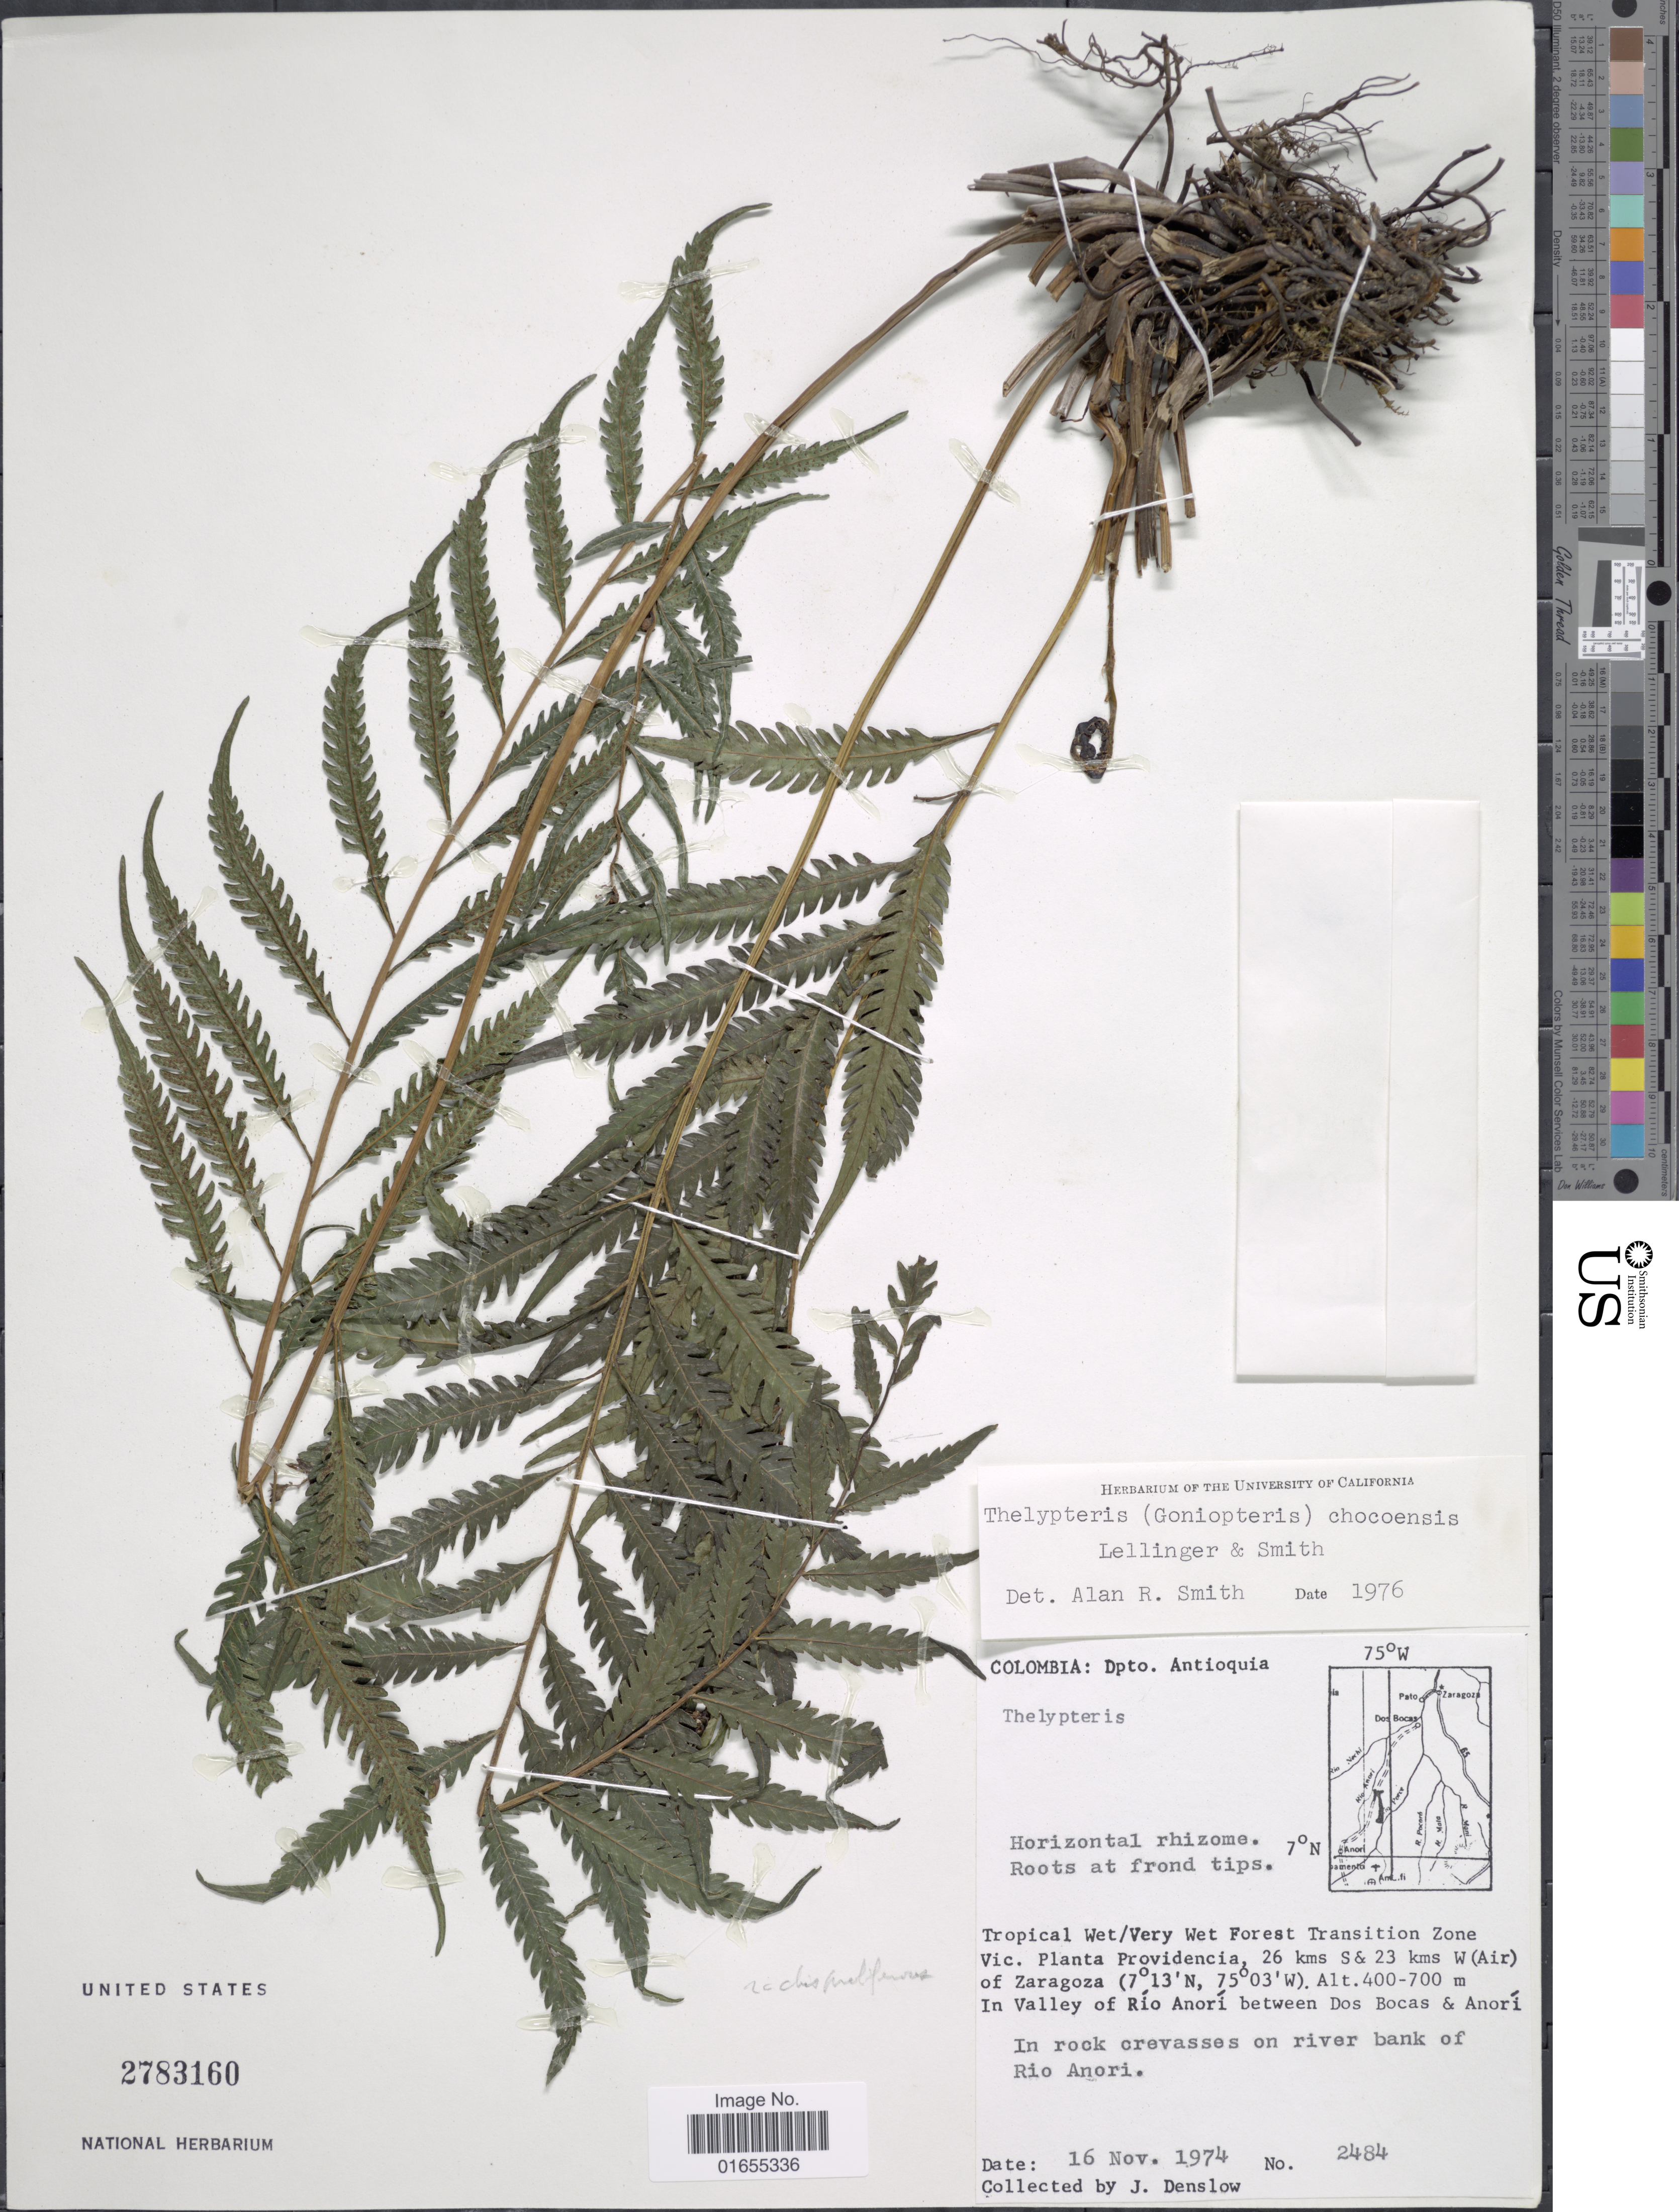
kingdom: Plantae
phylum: Tracheophyta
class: Polypodiopsida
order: Polypodiales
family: Thelypteridaceae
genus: Goniopteris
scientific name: Goniopteris chocoensis (A.R. Sm. & Lellinger) comb. nov., ined 2015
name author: (A.R. Sm. & Lellinger)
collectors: J. Denslow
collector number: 2484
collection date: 1974-11-16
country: Colombia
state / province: Antioquia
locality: Tropical Wet/Very Wet Forest Transition Zone Vic. Planta Providencia, 26 kms S &23 kms W (Air) of Zaragoza, In Valley of Rio Anori between Dos Bocas & Anori, In rock crevasses on river bank of Rio Anori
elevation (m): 400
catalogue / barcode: US 2783160